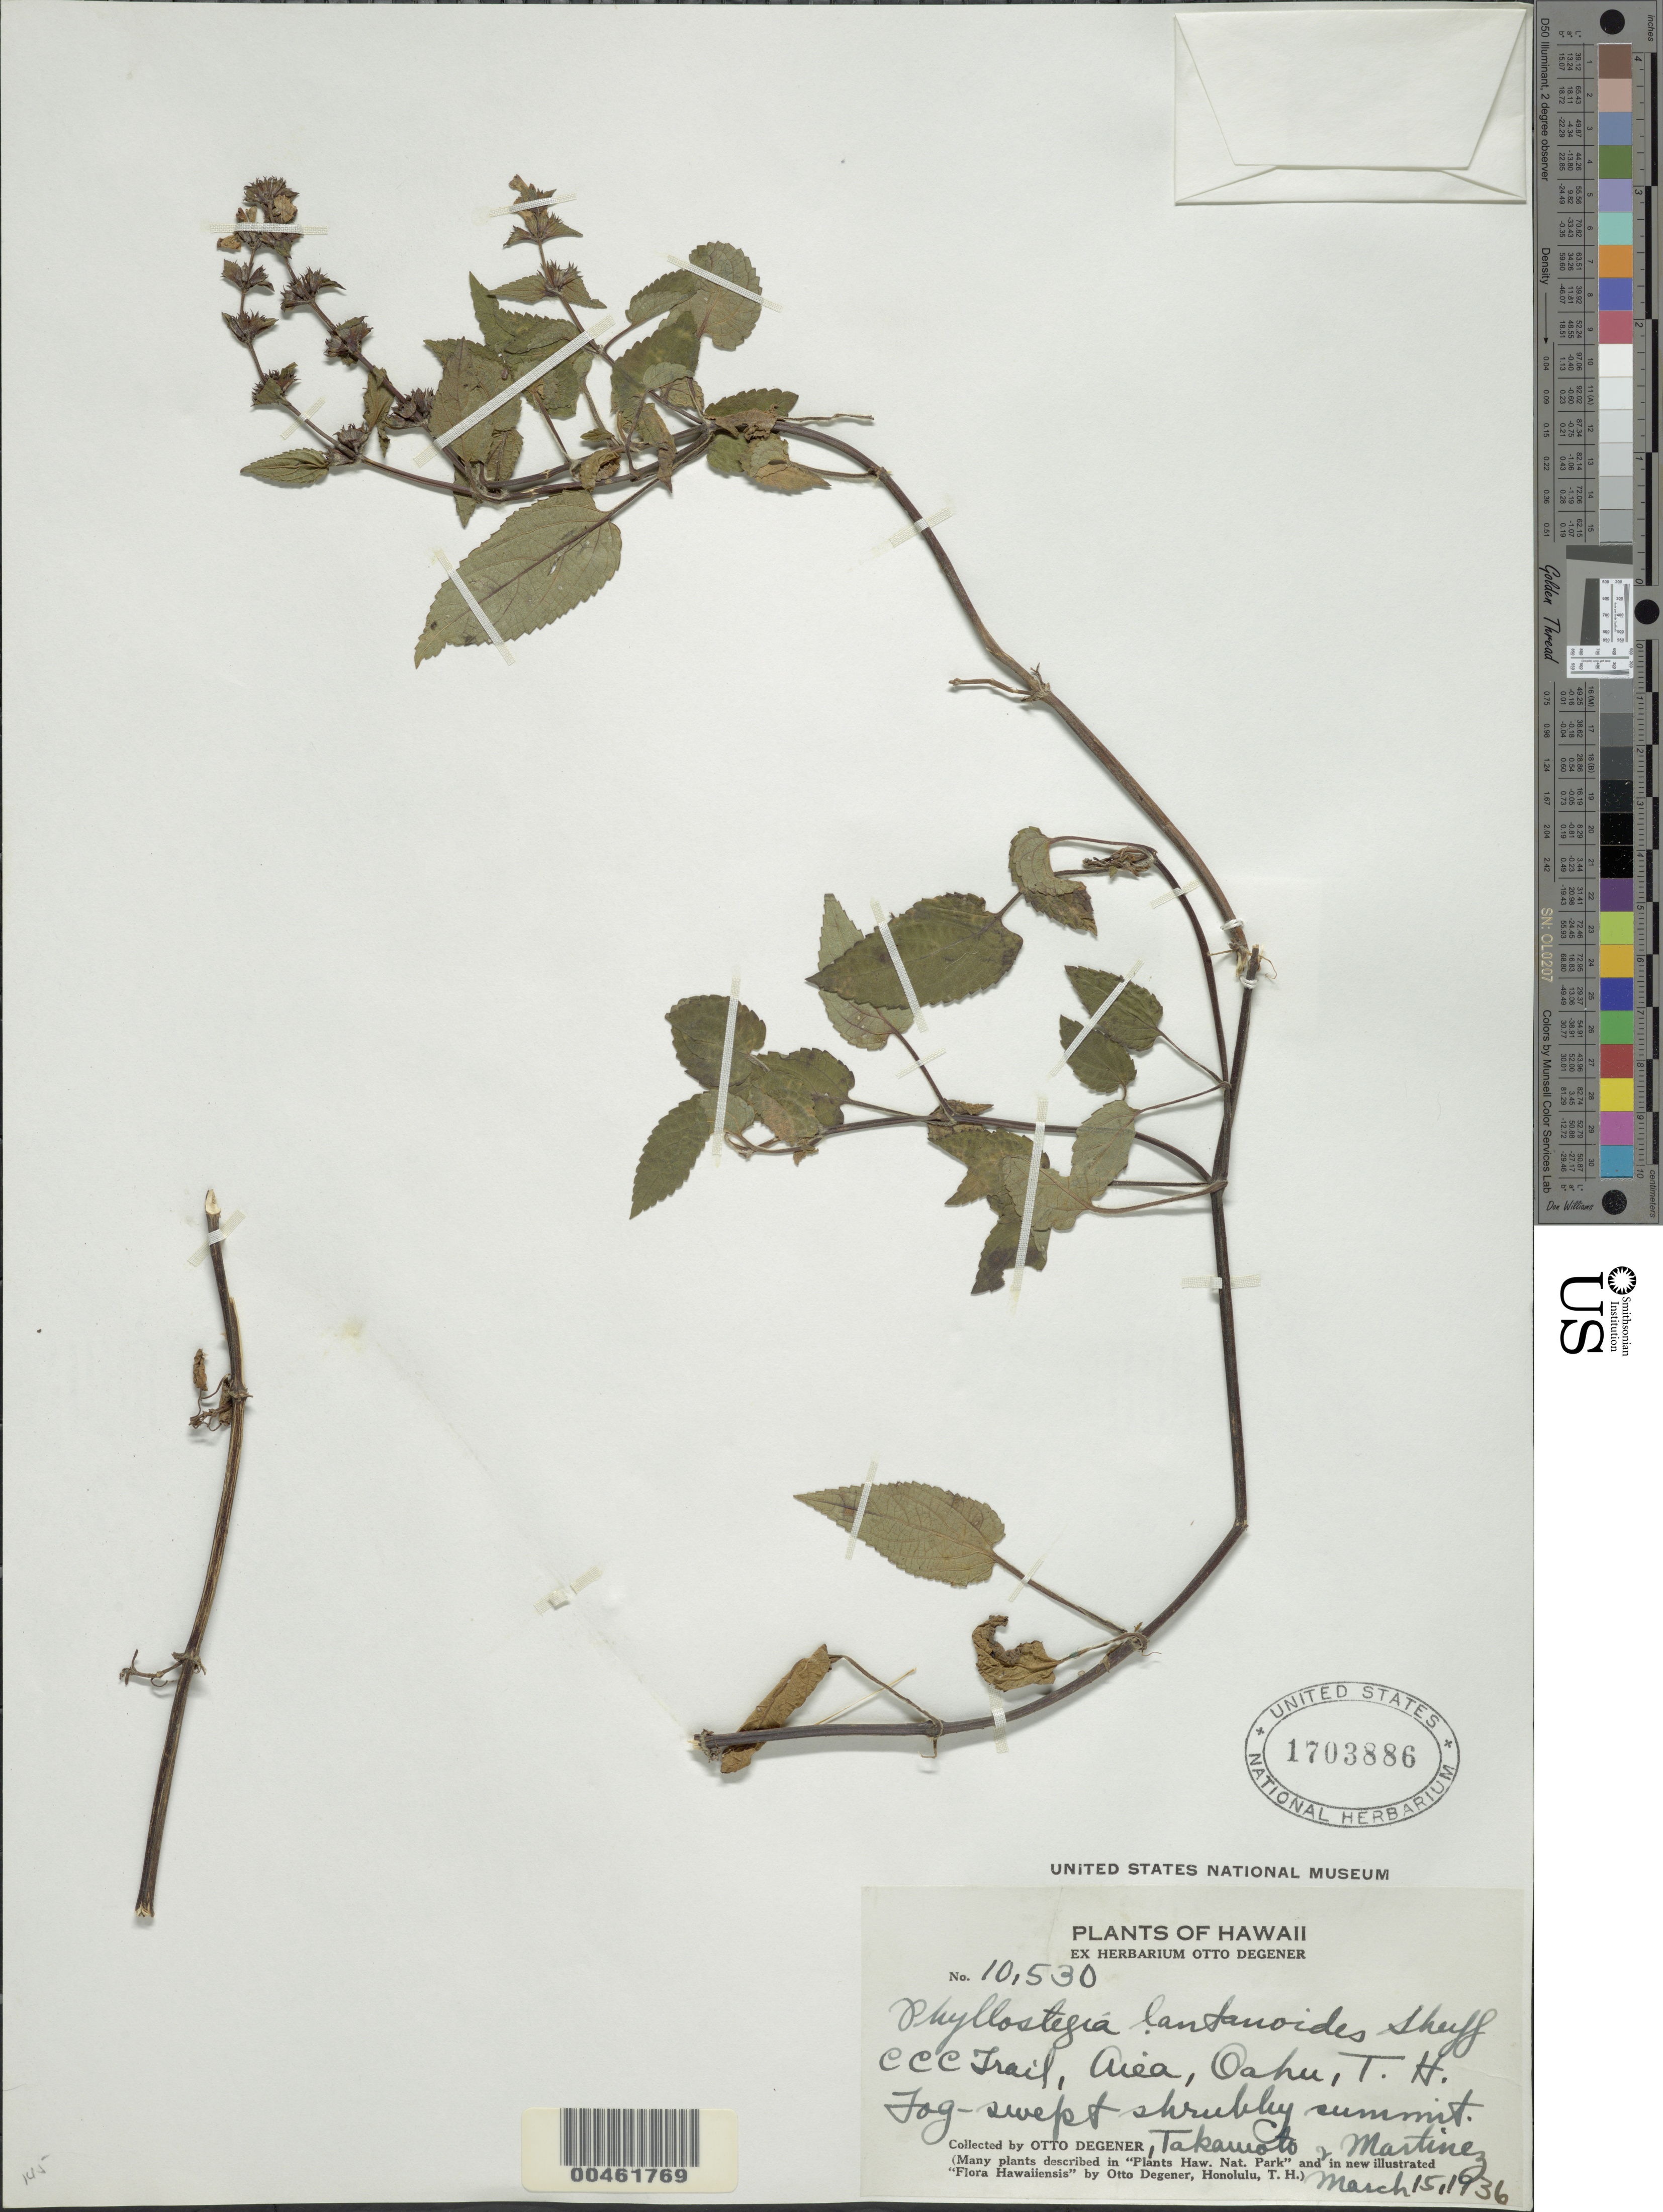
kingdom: Plantae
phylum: Tracheophyta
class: Magnoliopsida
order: Lamiales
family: Lamiaceae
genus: Phyllostegia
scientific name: Phyllostegia lantanoides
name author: Sherff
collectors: O. Degener, -. Takamoto & -- Martinez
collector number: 10530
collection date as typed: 15 Mar 1936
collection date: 1936-03-15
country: United States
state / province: Hawaii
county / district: Honolulu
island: Oahu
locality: C.C.C. Trail, Aiea, summit.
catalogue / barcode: US 1703886